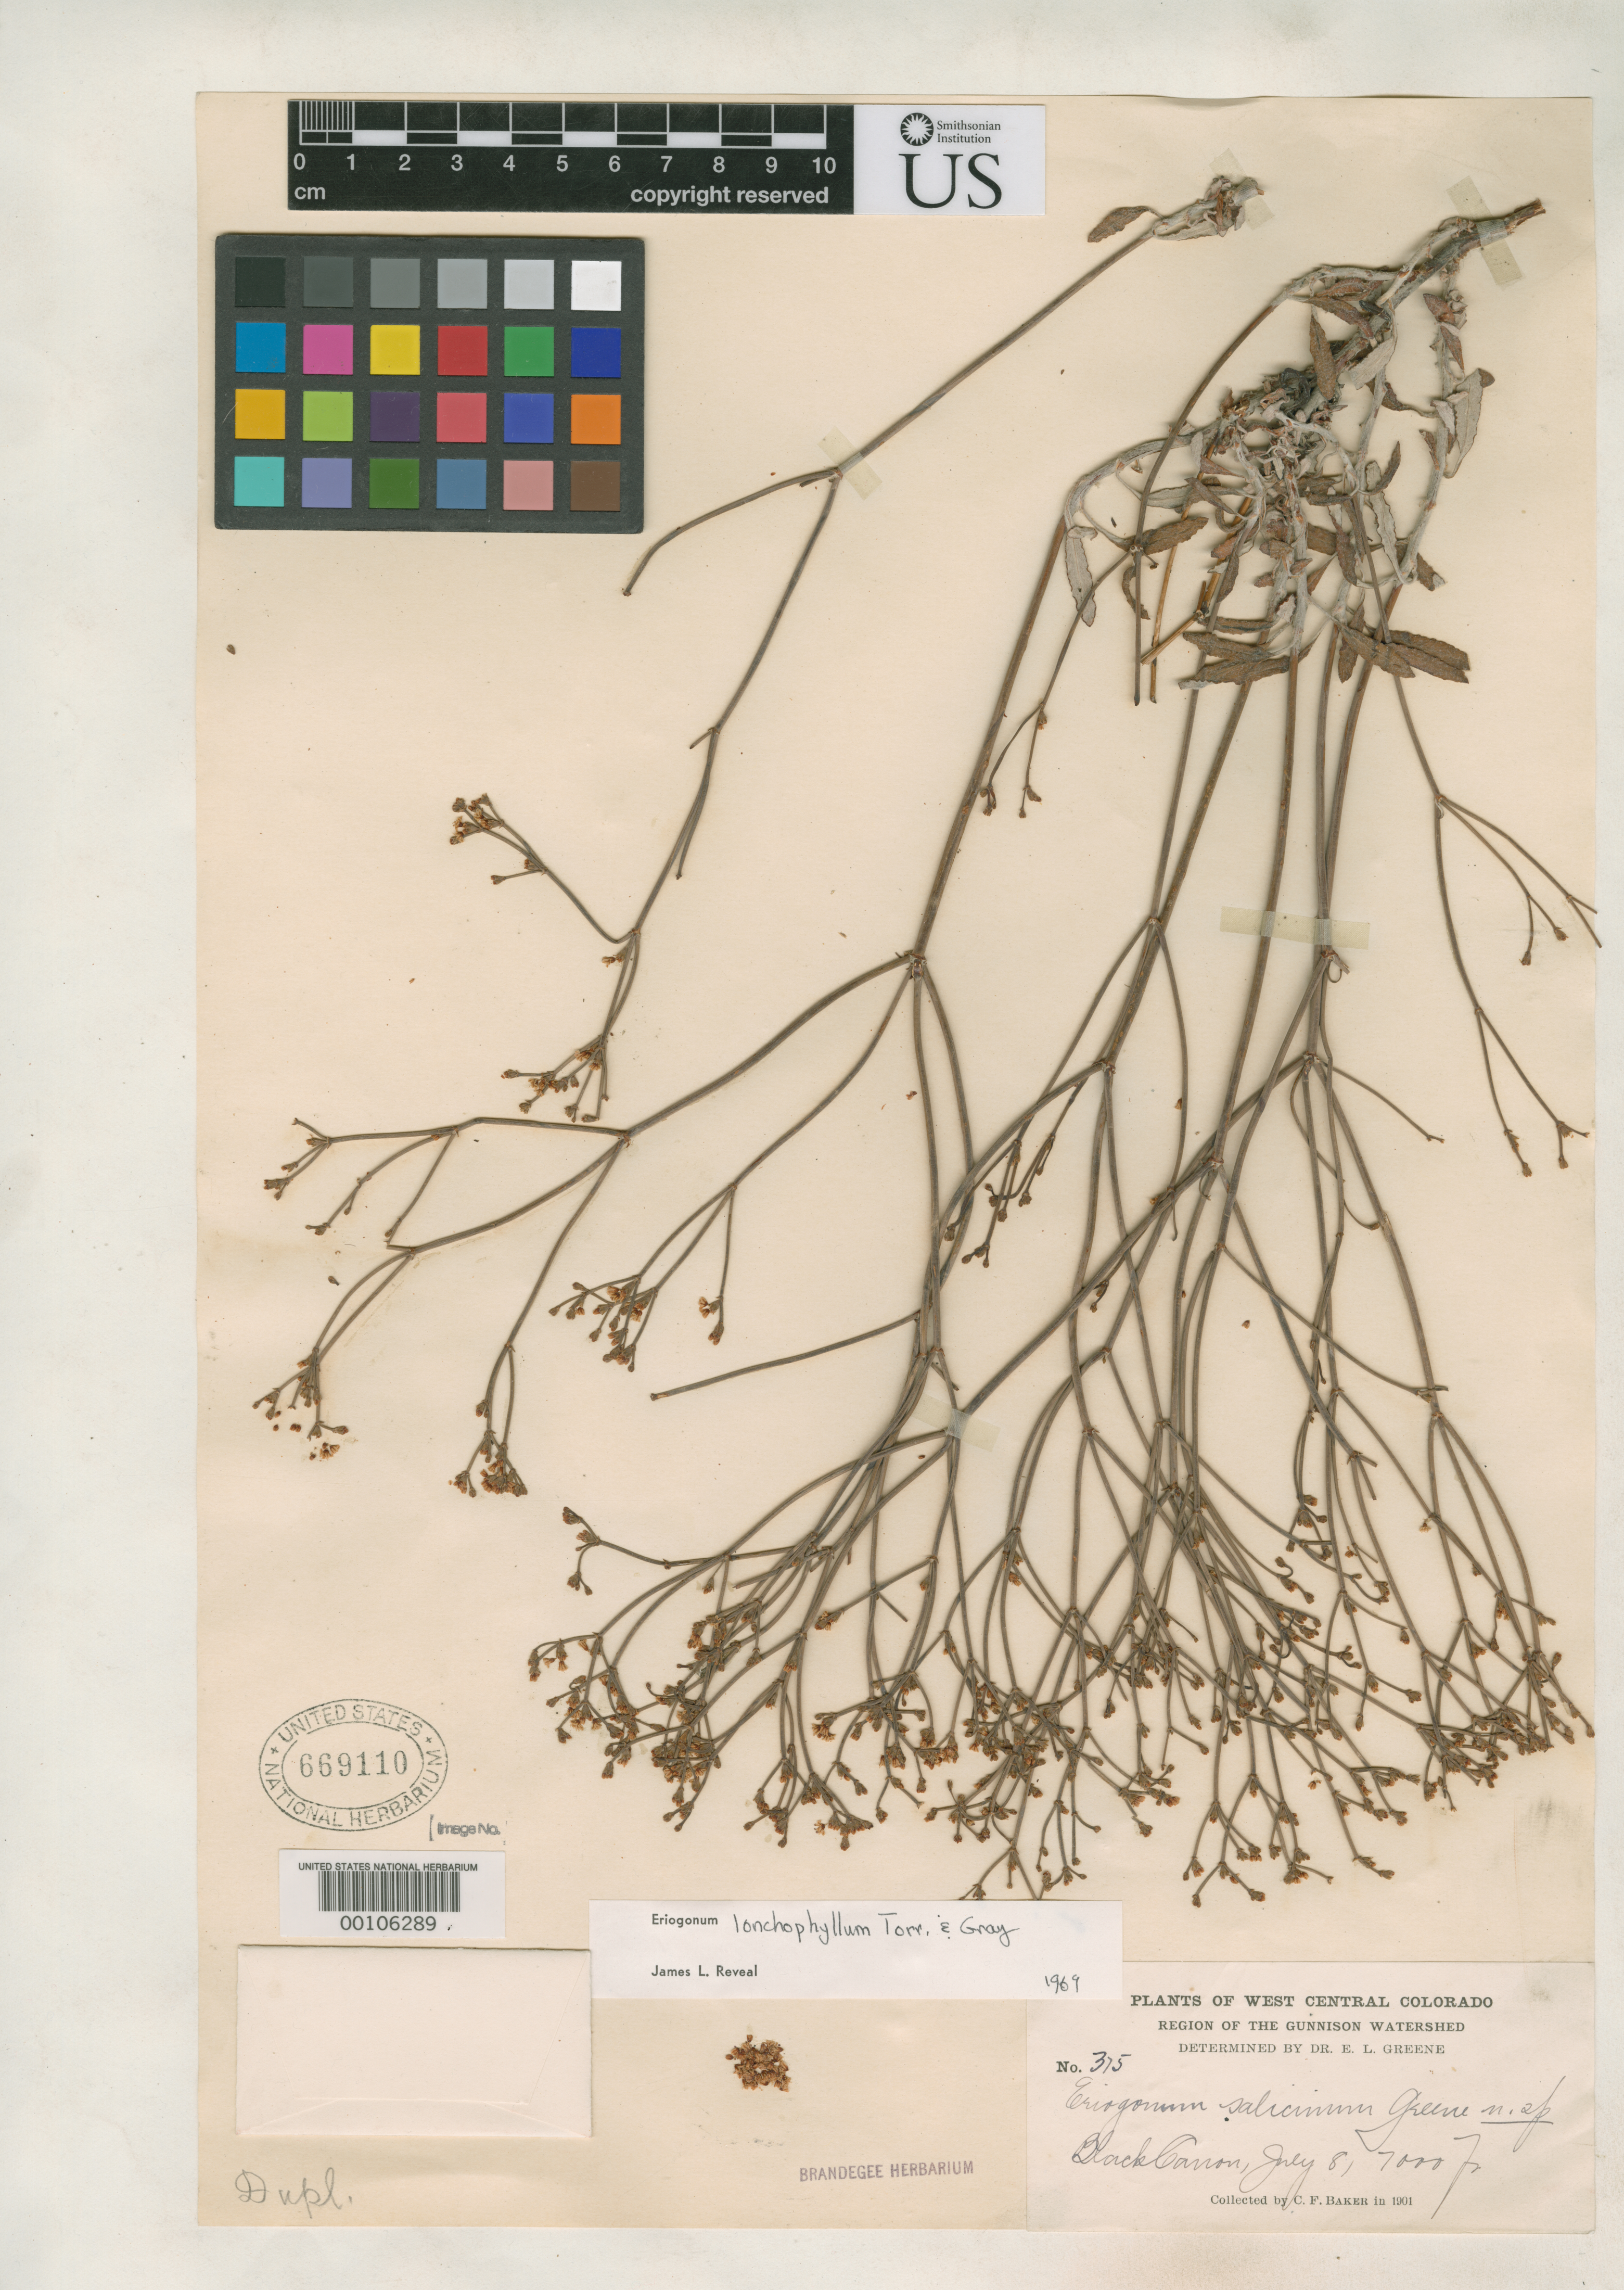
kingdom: Plantae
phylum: Tracheophyta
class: Magnoliopsida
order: Caryophyllales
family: Polygonaceae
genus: Eriogonum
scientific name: Eriogonum salicinum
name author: Greene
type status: Isotype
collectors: C. F. Baker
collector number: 375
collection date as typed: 08 Jul 1901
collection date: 1901-07-08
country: United States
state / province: Colorado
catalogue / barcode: US 669110